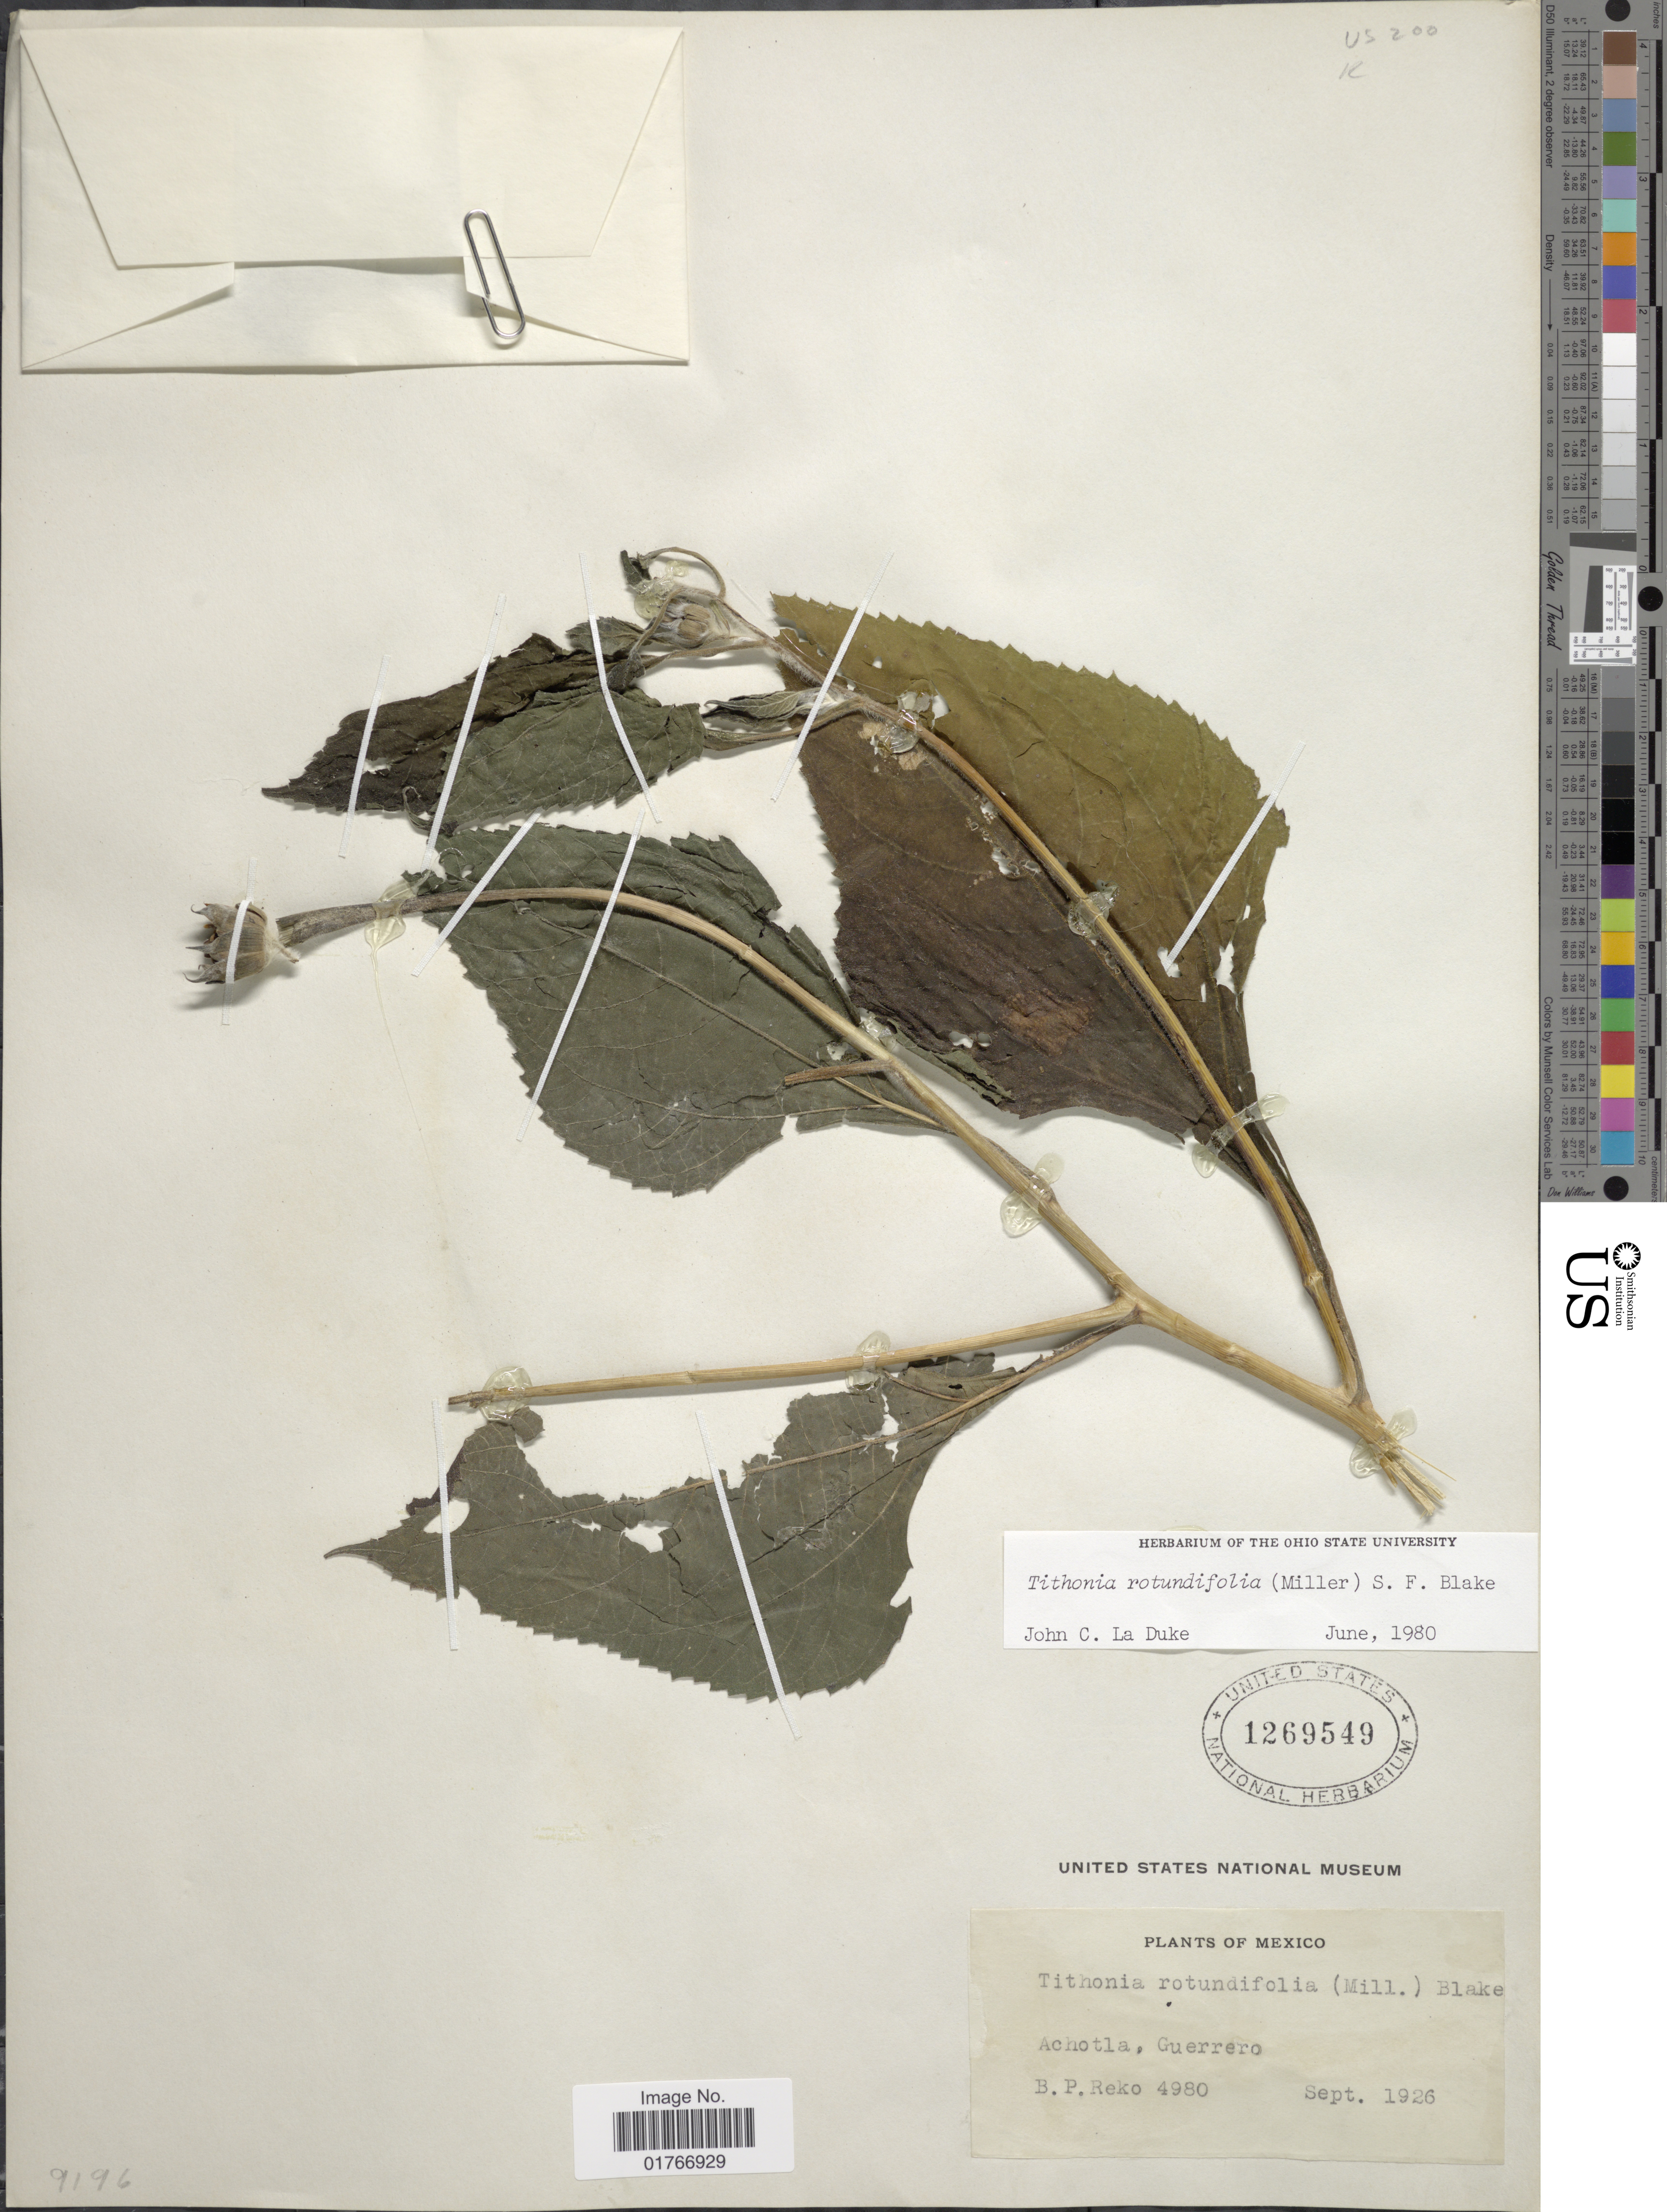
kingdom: Plantae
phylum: Tracheophyta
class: Magnoliopsida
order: Asterales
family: Asteraceae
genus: Tithonia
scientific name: Tithonia rotundifolia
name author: (Mill.) S.F. Blake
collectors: B. P. Reko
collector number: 4980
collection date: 1926-09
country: Mexico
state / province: Guerrero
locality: Achotla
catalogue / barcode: US 1269549